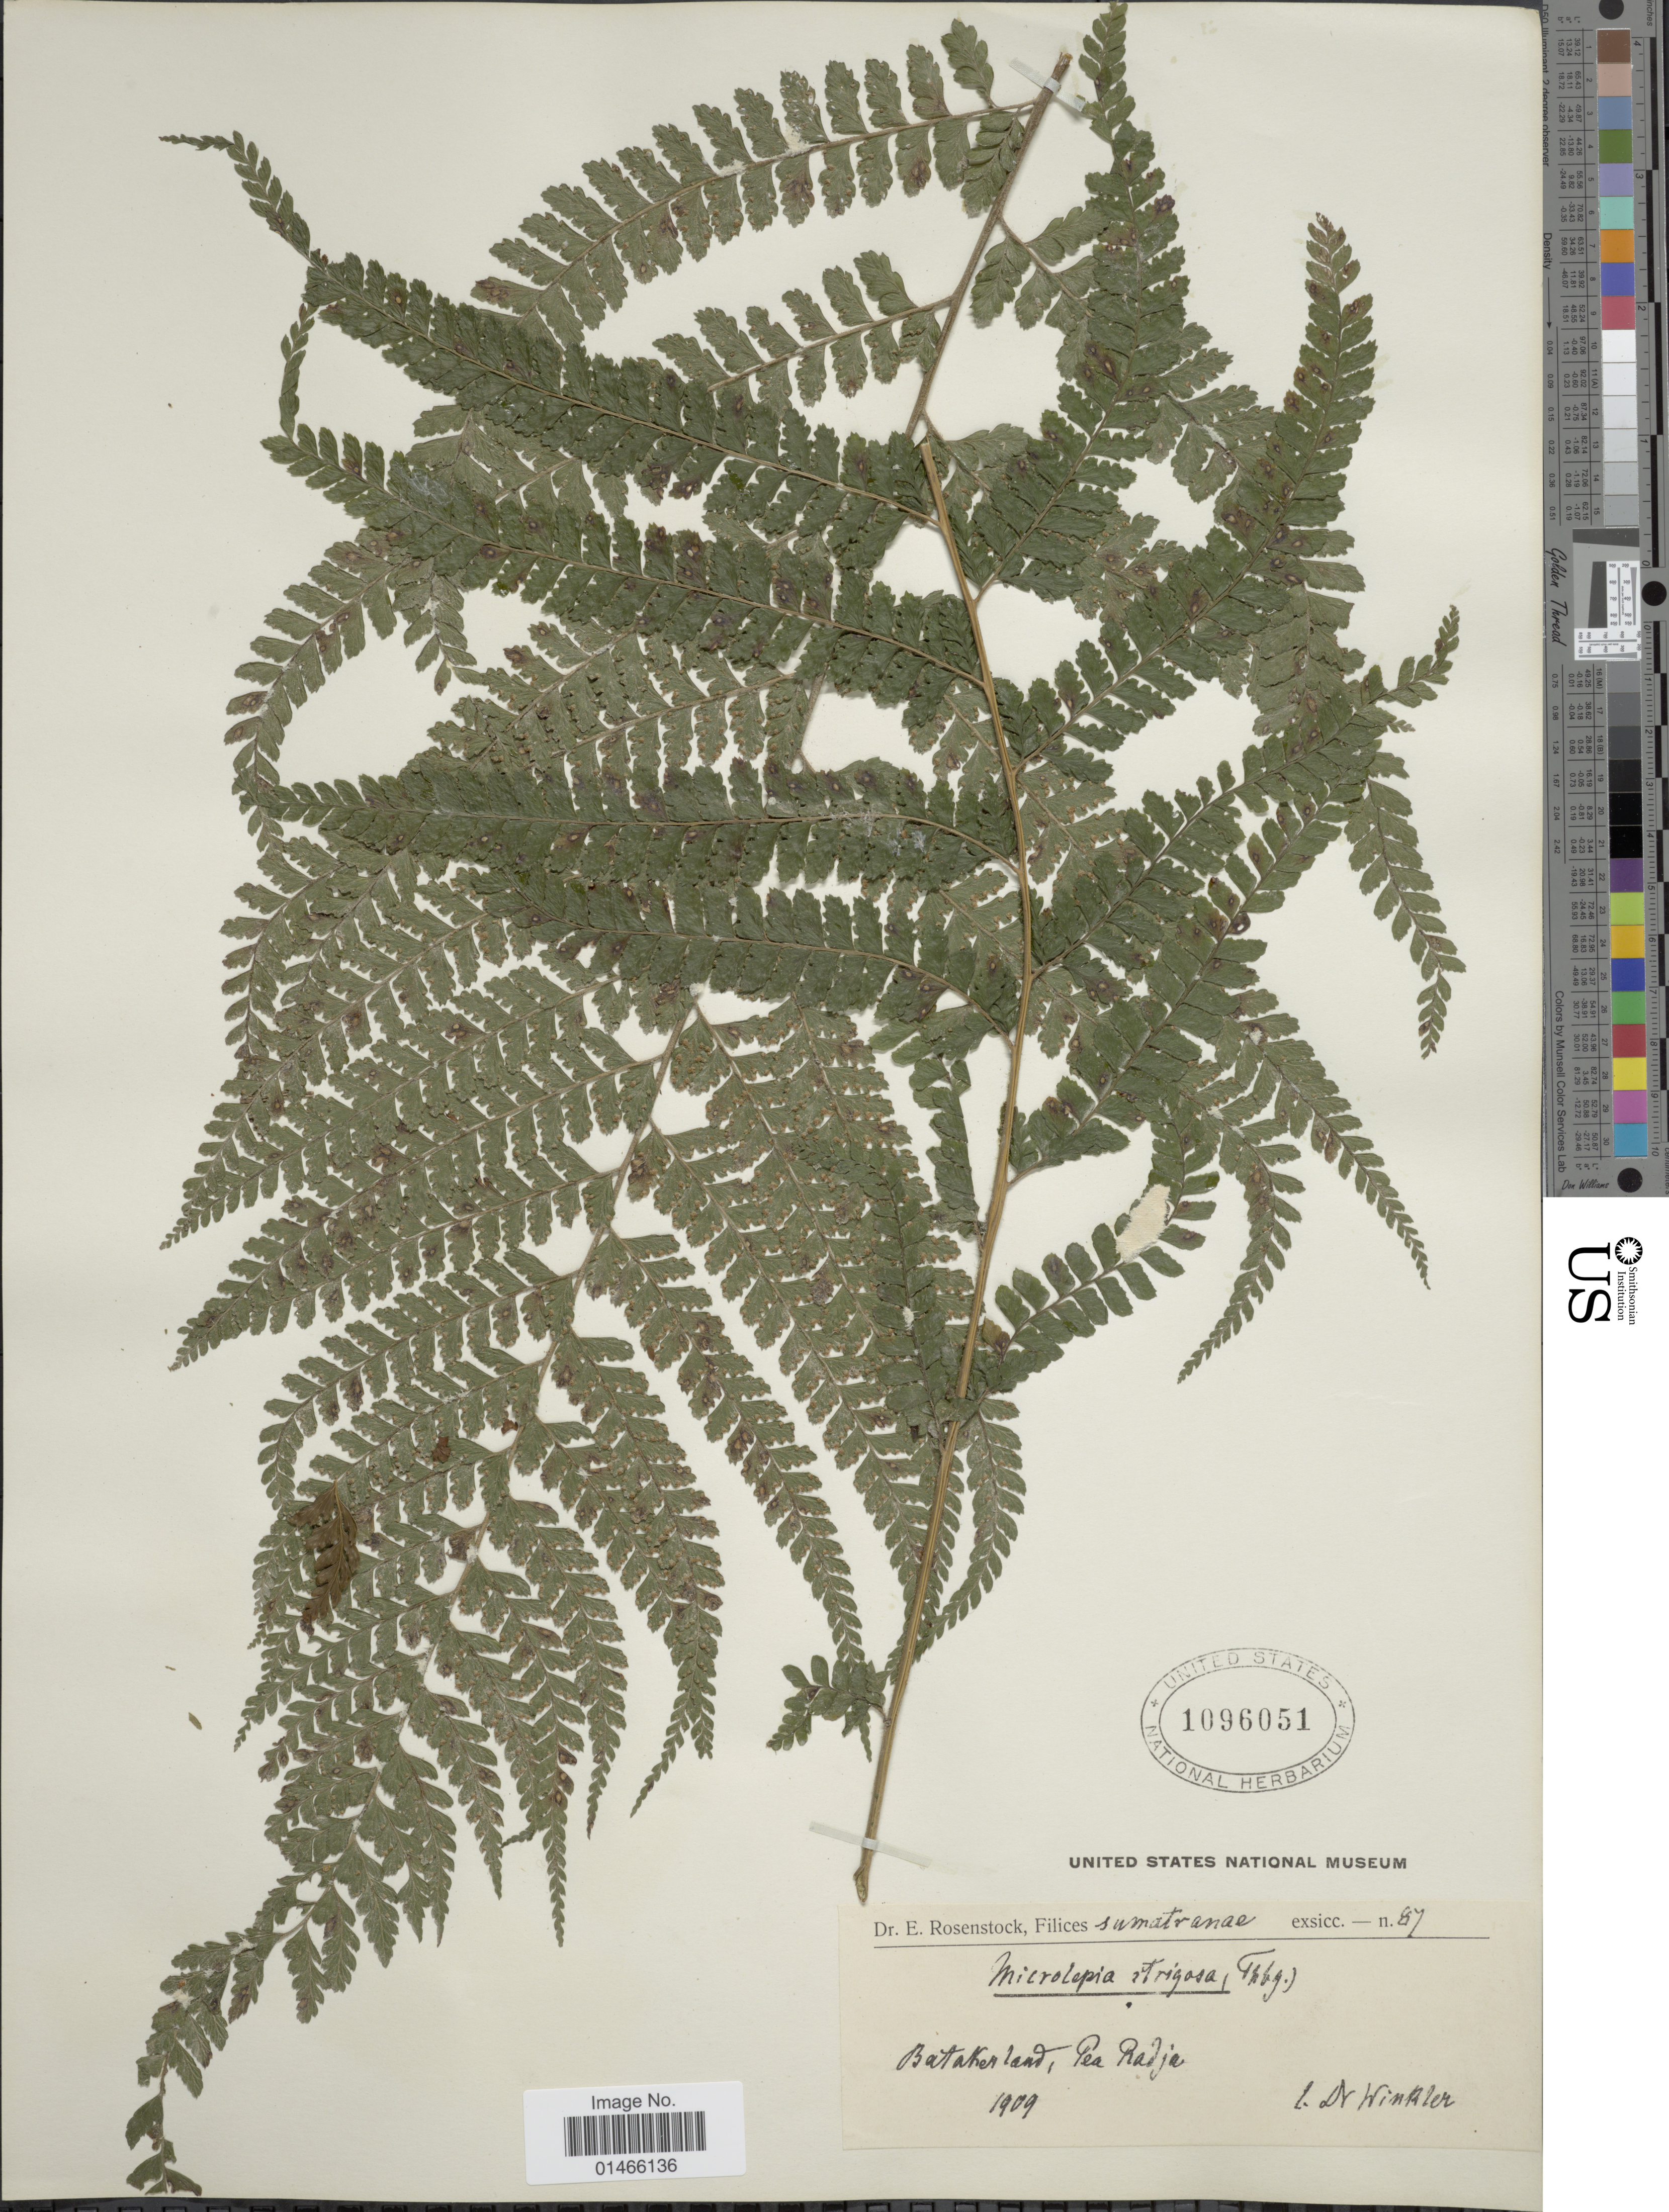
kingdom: Plantae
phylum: Tracheophyta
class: Polypodiopsida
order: Polypodiales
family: Dennstaedtiaceae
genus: Microlepia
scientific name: Microlepia strigosa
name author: (Thunb.) J. Presl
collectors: -. Winkler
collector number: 87*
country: Indonesia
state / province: Sumatra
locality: Batakerland, Pea Radje [interpreted]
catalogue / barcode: US 1096051